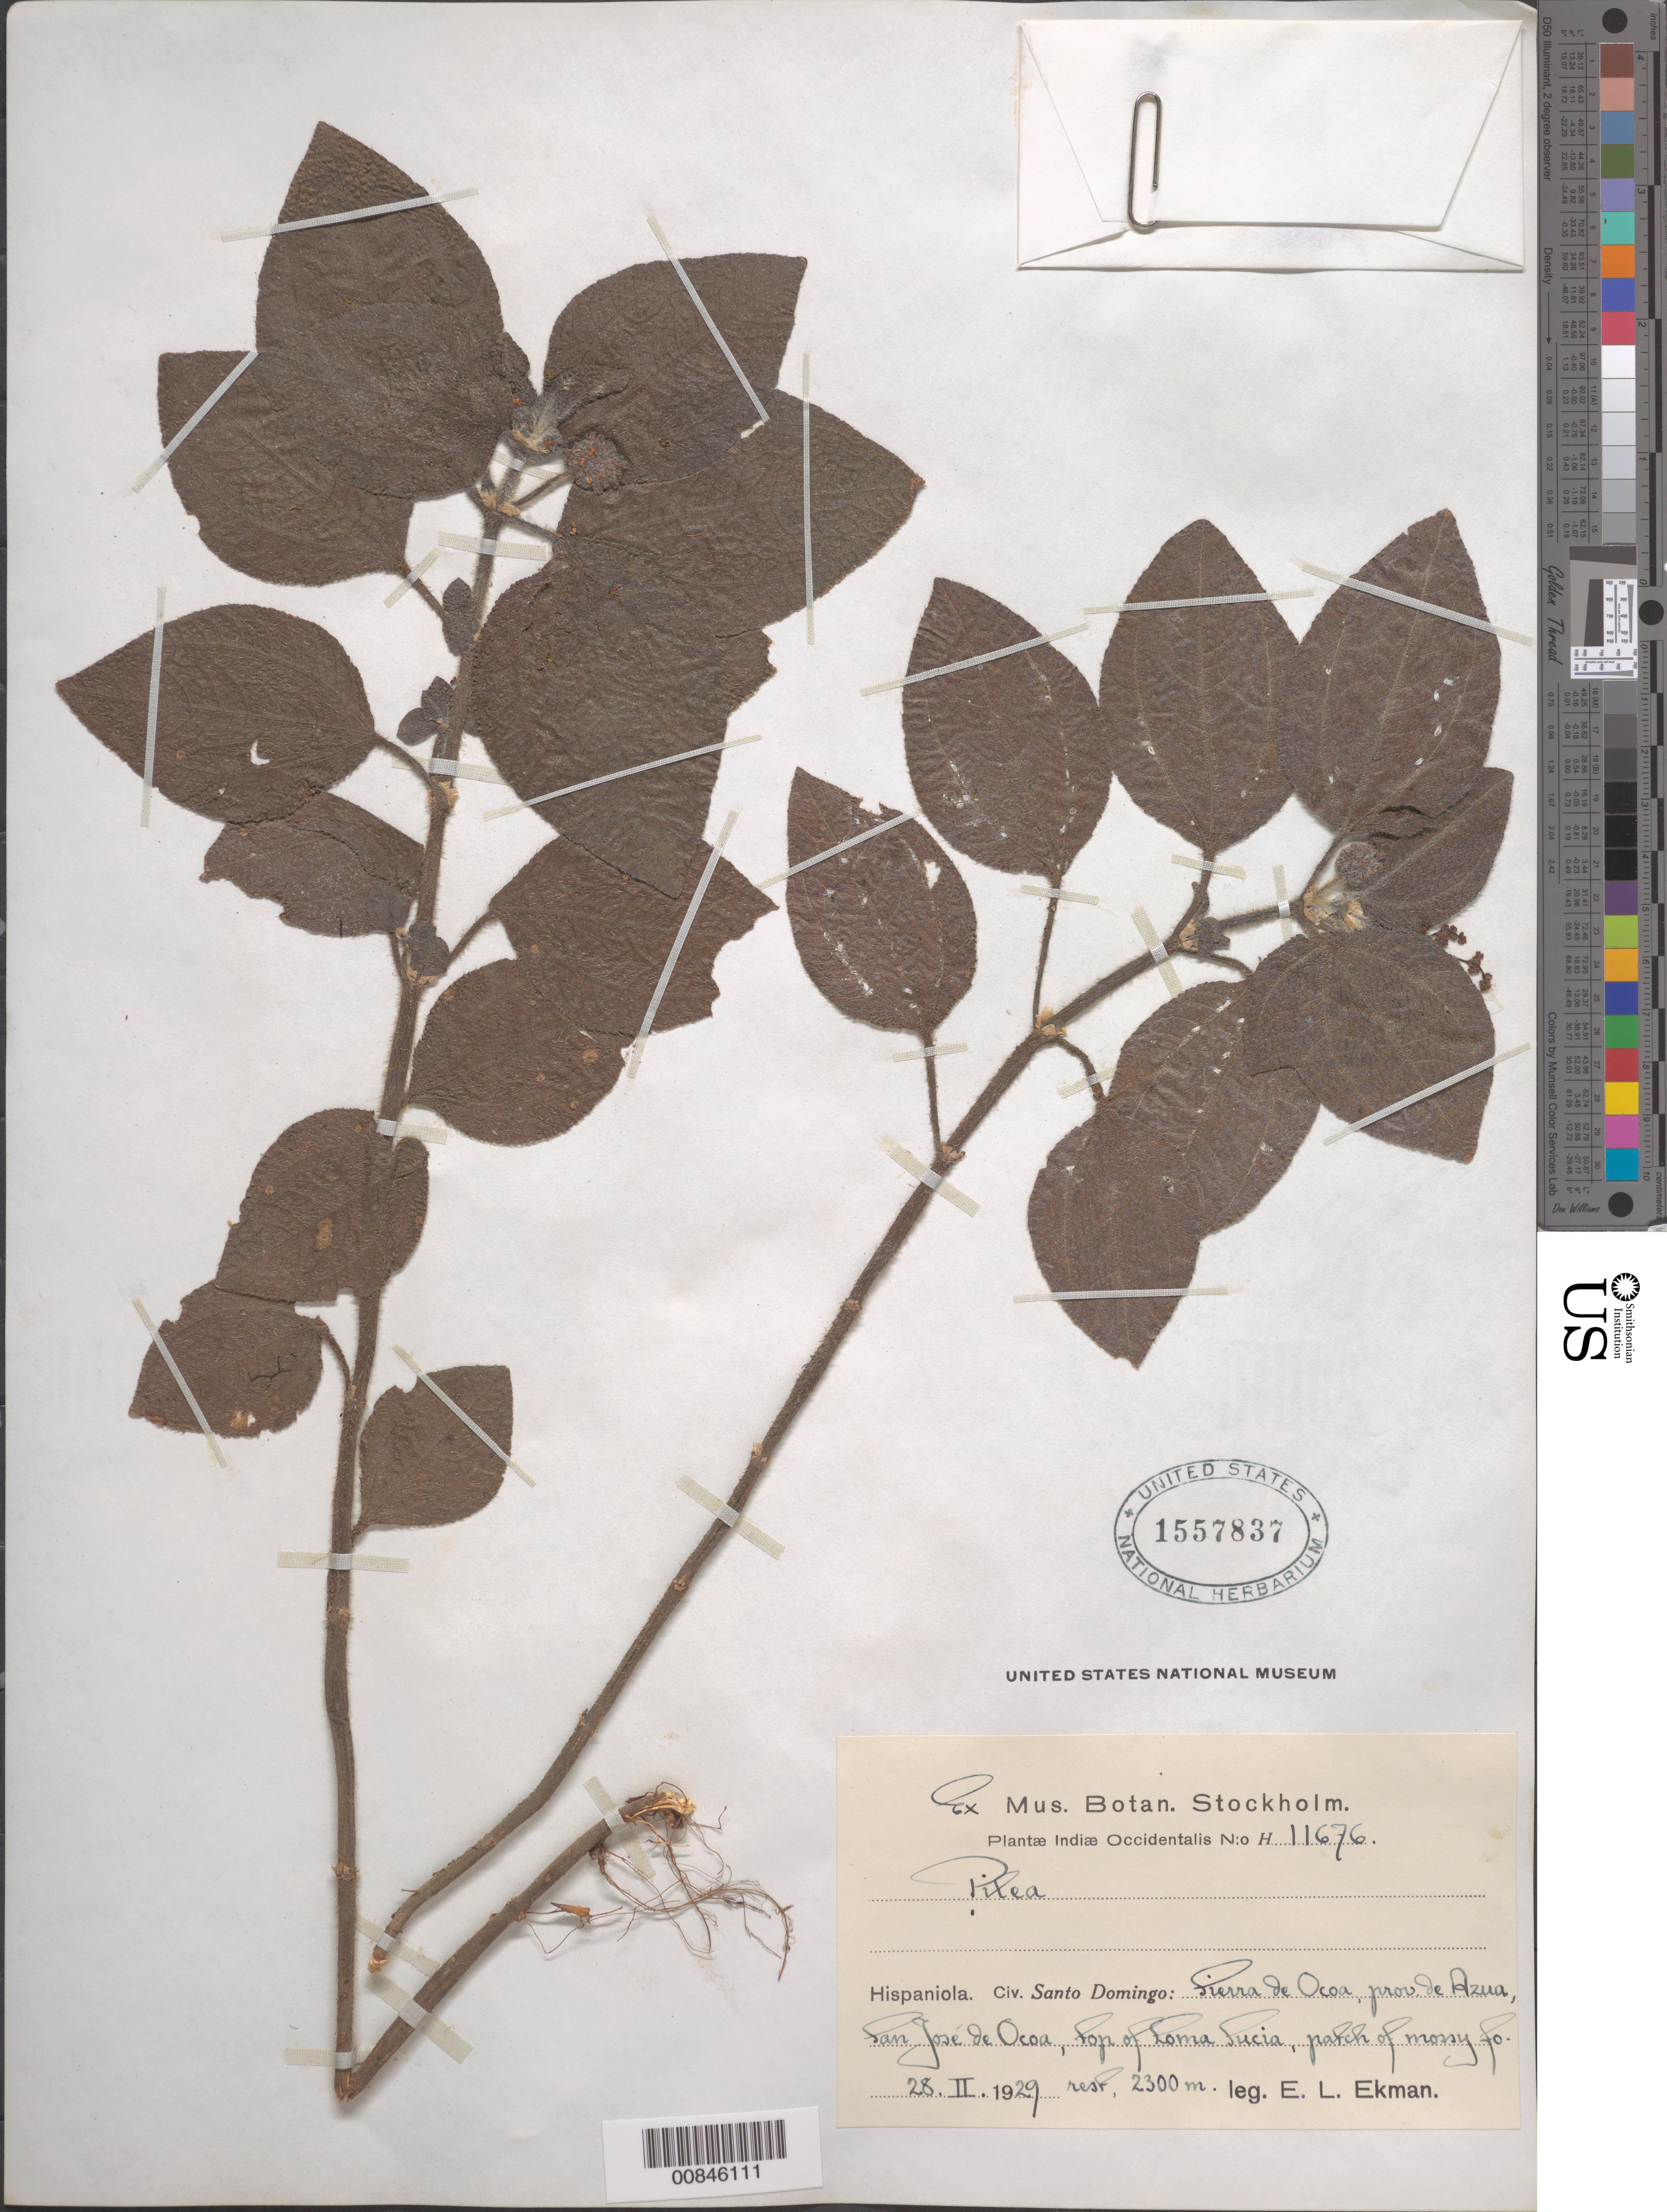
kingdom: Plantae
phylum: Tracheophyta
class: Magnoliopsida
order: Rosales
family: Urticaceae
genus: Pilea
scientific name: Pilea sp.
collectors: E. L. Ekman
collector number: H 11676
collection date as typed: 28 Feb 1929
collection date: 1929-02-28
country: Dominican Republic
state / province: Azua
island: Hispaniola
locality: Sierra de Ocoa, San José de Ocoa, top of Loma Sucia.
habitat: Patch of mossy forest.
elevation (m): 2300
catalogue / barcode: US 1557837